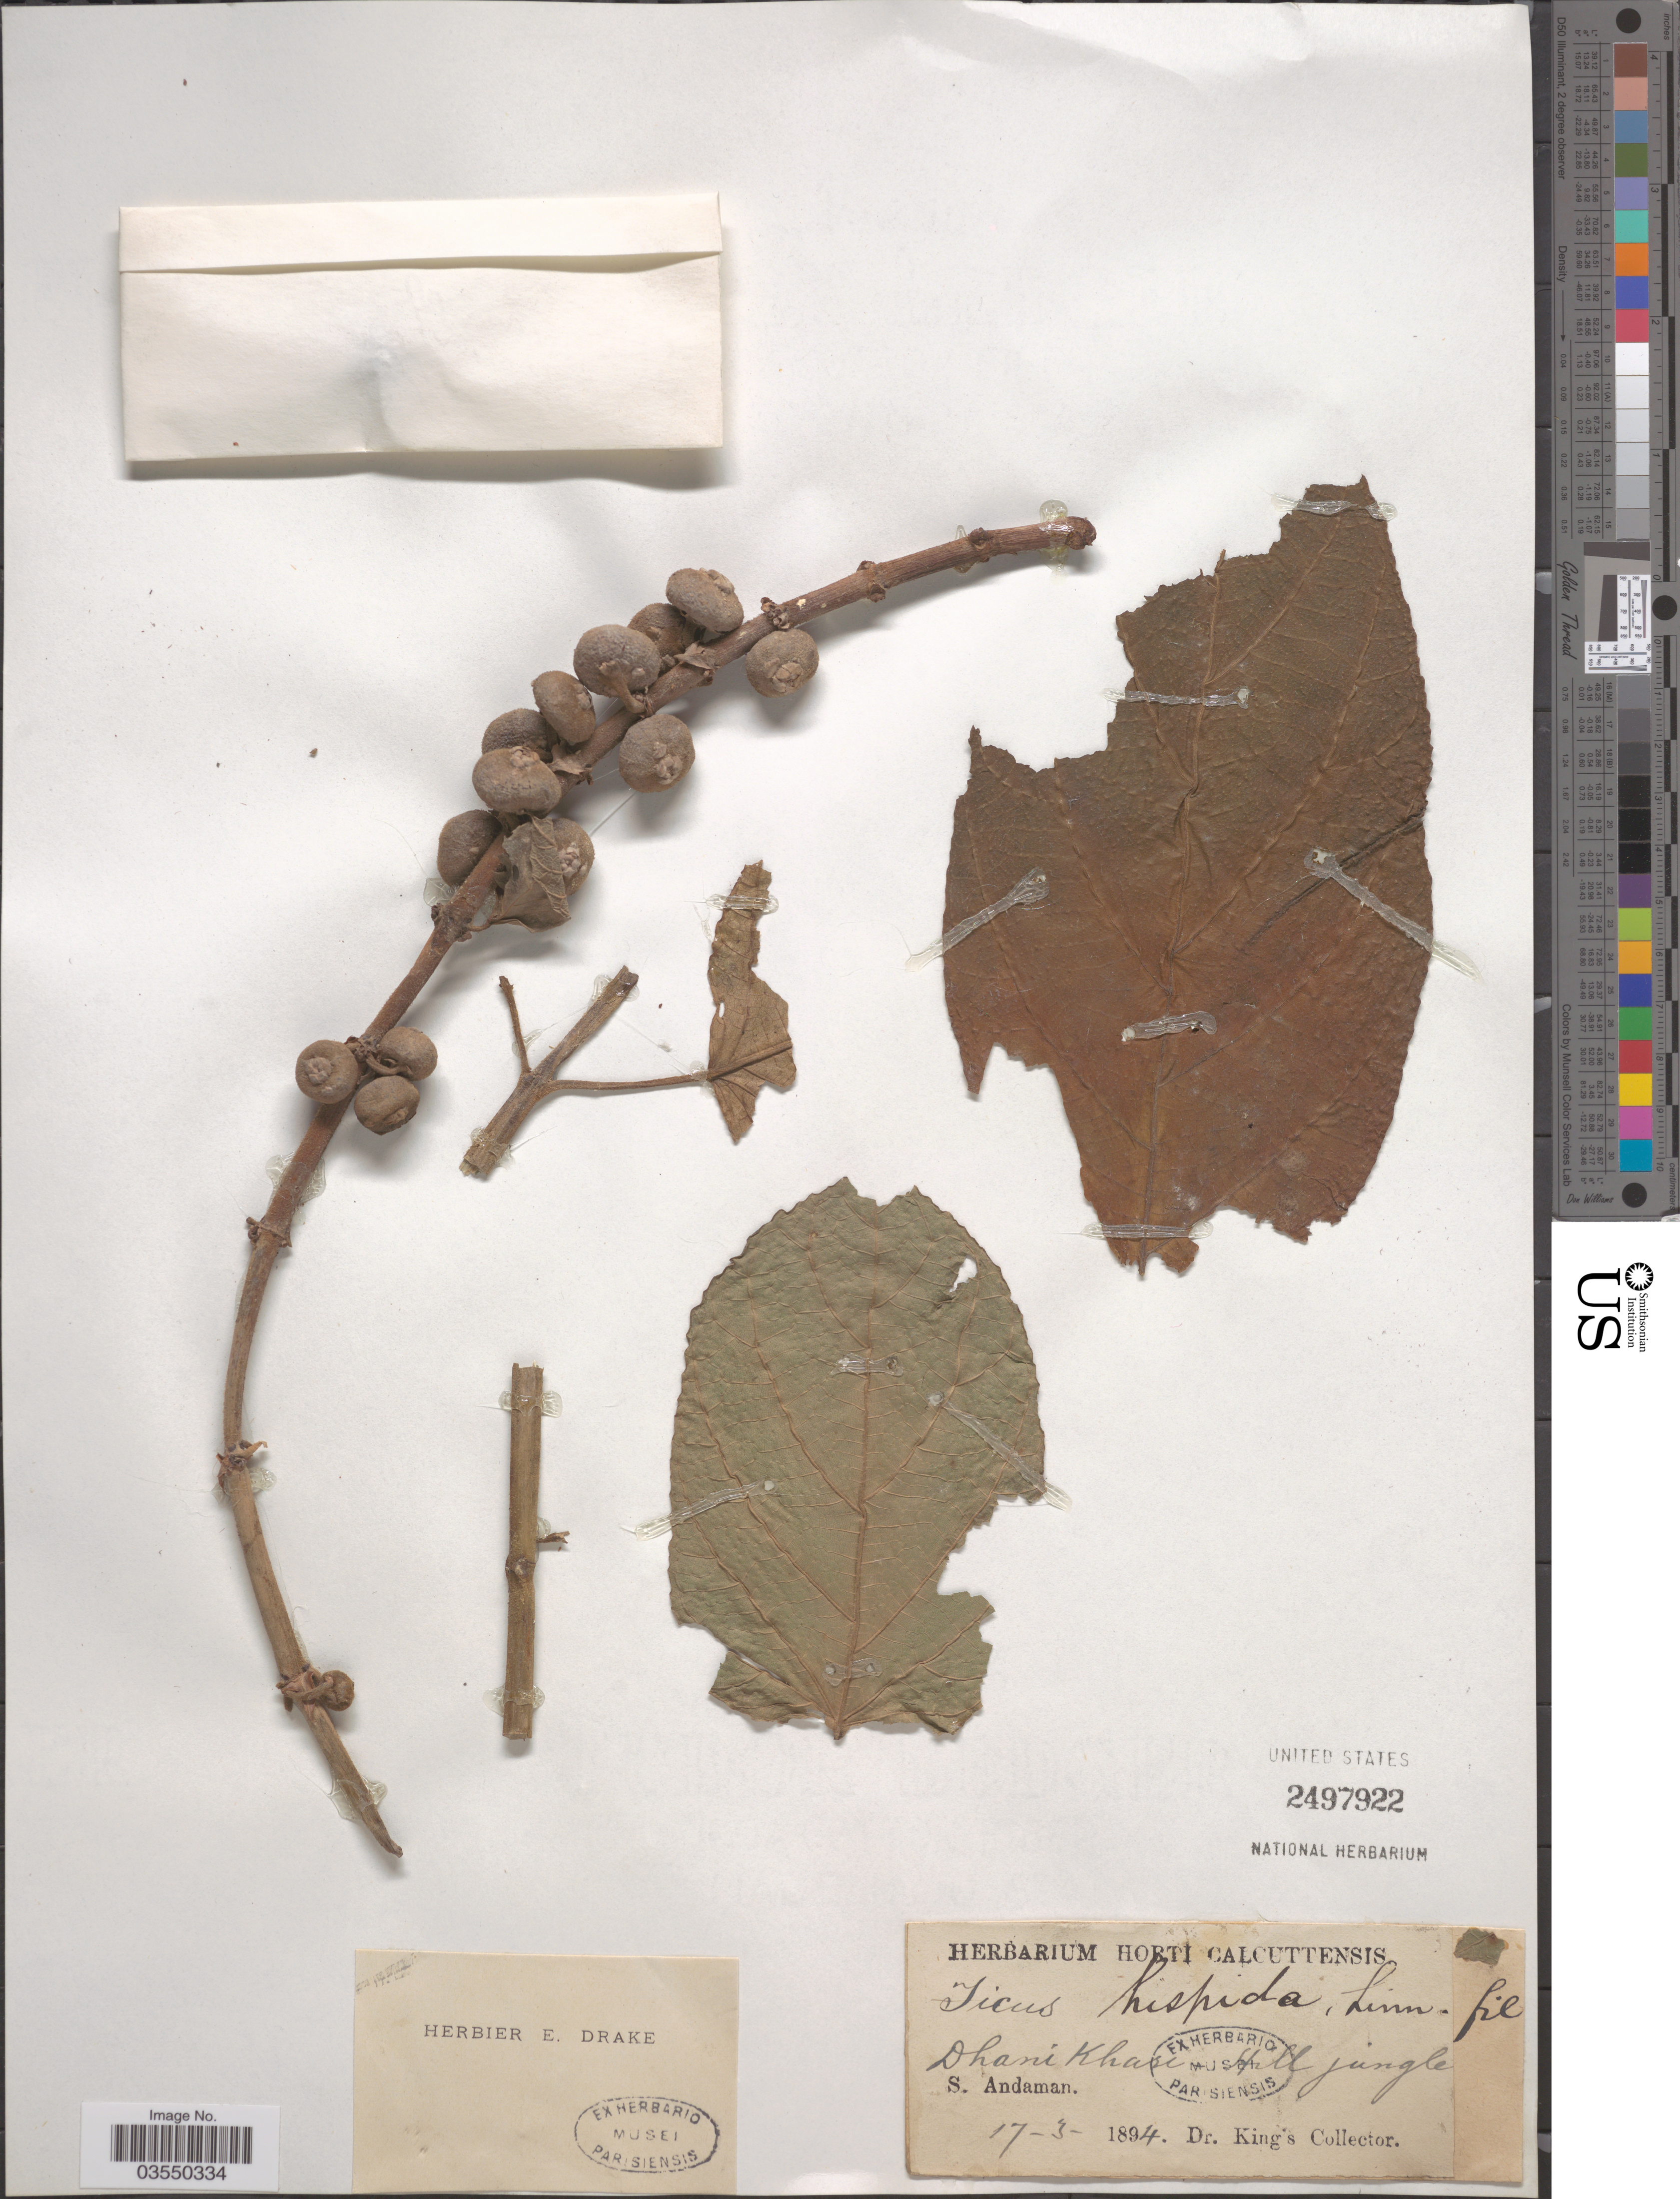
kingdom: Plantae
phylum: Tracheophyta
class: Magnoliopsida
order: Rosales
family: Moraceae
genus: Ficus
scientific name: Ficus hispida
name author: L. f.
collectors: Dr. King's collector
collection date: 1894-03-17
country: India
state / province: Andaman and Nicobar Islands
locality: Dhani Khari-Hill jungle. S. Andaman.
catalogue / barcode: US 2497922